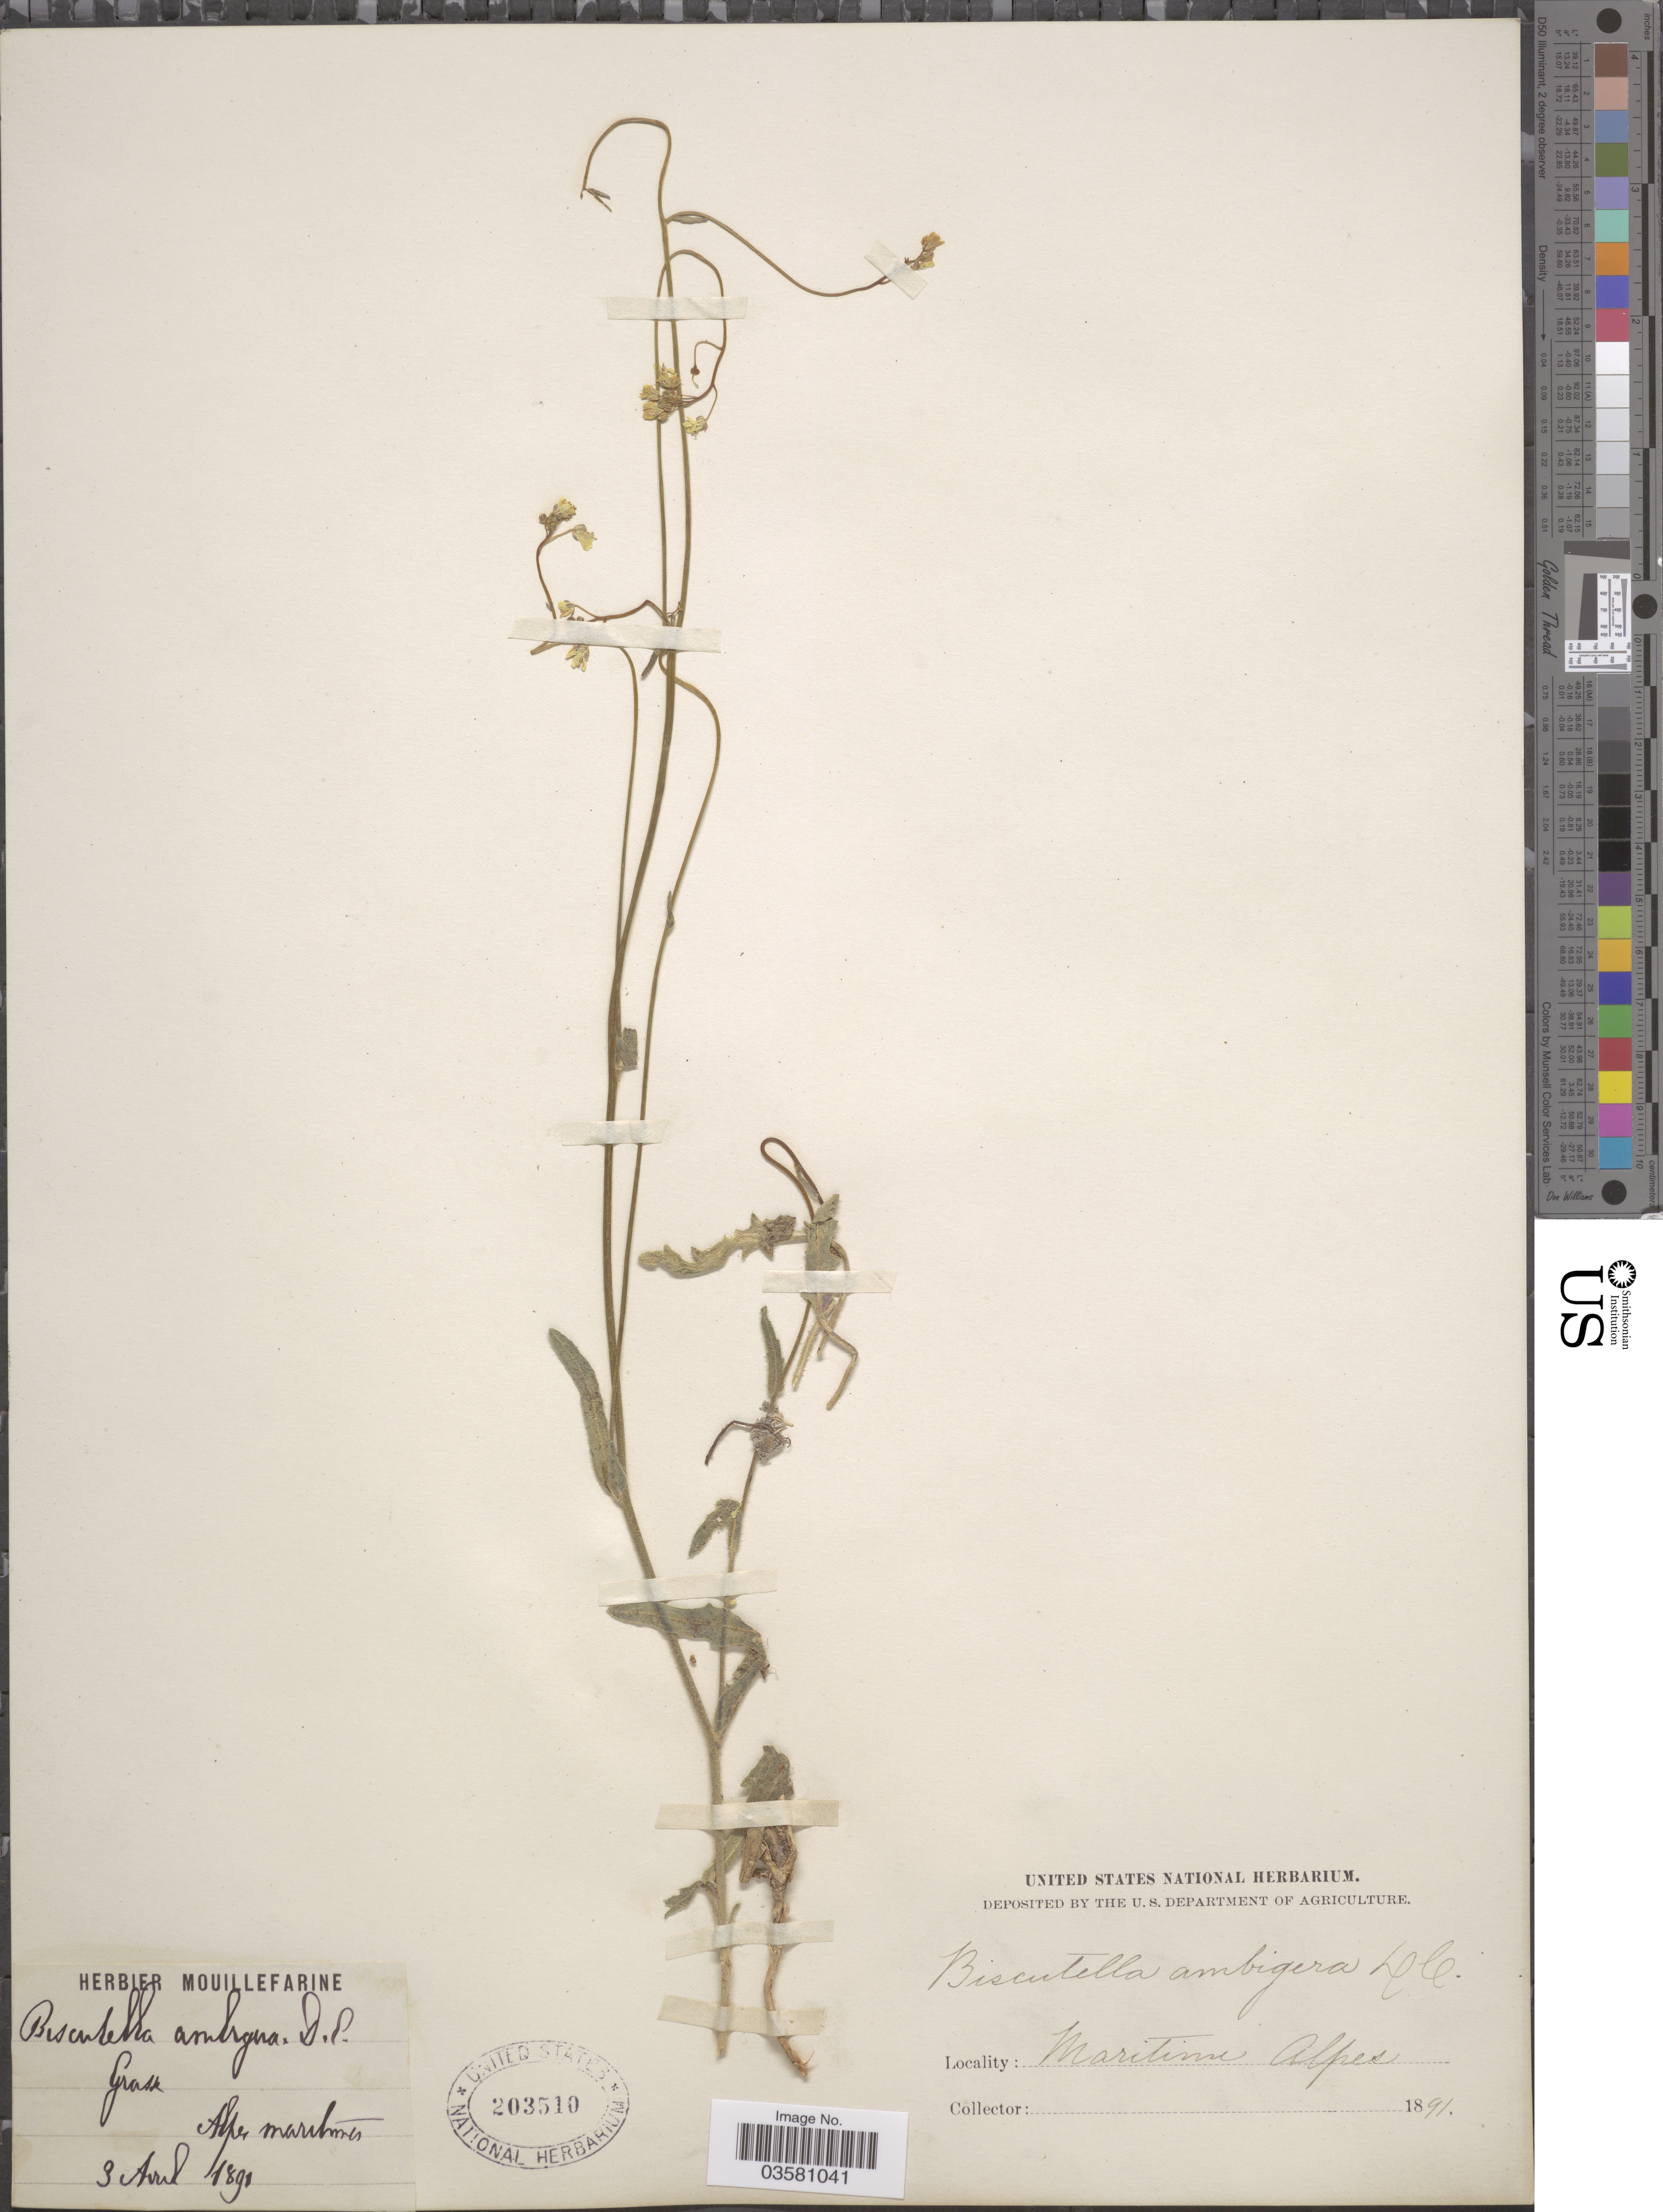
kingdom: Plantae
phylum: Tracheophyta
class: Magnoliopsida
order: Brassicales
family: Brassicaceae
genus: Biscutella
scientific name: Biscutella ambigua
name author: DC.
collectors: ex herb. Mouillefarine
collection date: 1891-04-03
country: France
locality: Alpes Maritime.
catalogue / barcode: US 203510